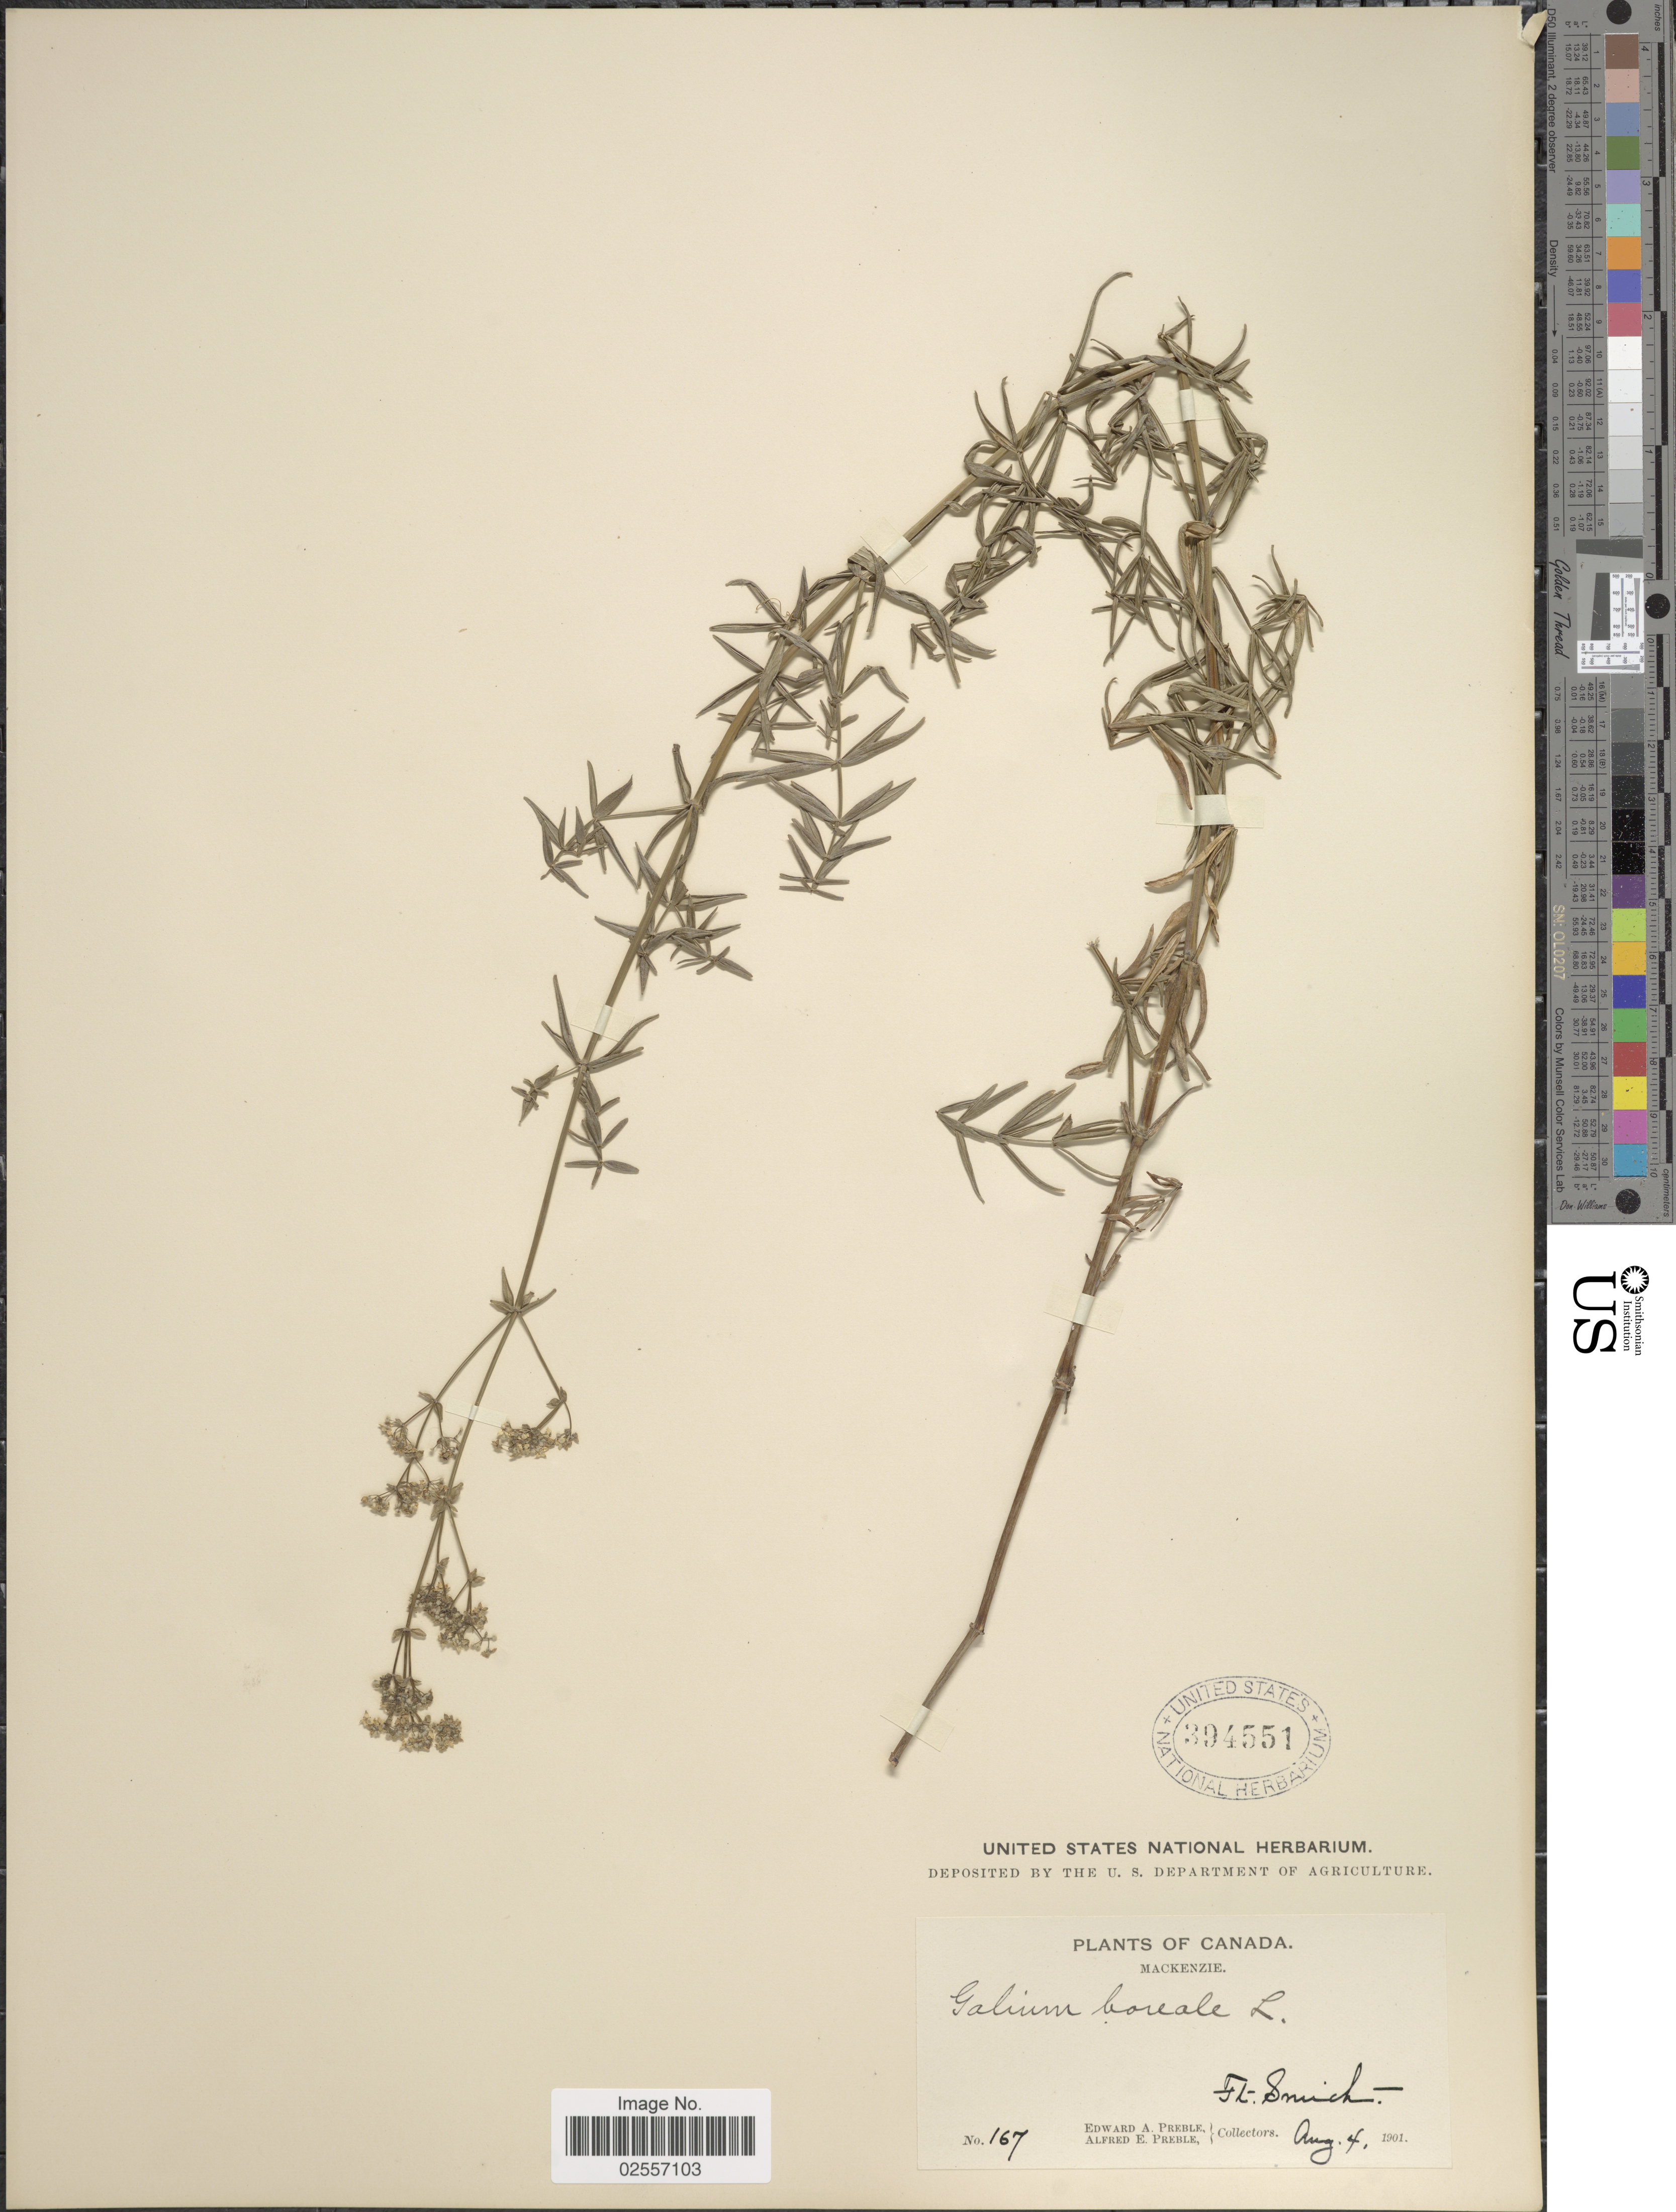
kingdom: Plantae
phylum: Tracheophyta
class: Magnoliopsida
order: Gentianales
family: Rubiaceae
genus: Galium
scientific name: Galium boreale L.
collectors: E. Preble & A. Preble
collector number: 167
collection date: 1901-08-04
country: Canada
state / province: British Columbia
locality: Mackenzie. Ft. Smith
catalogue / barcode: US 394551